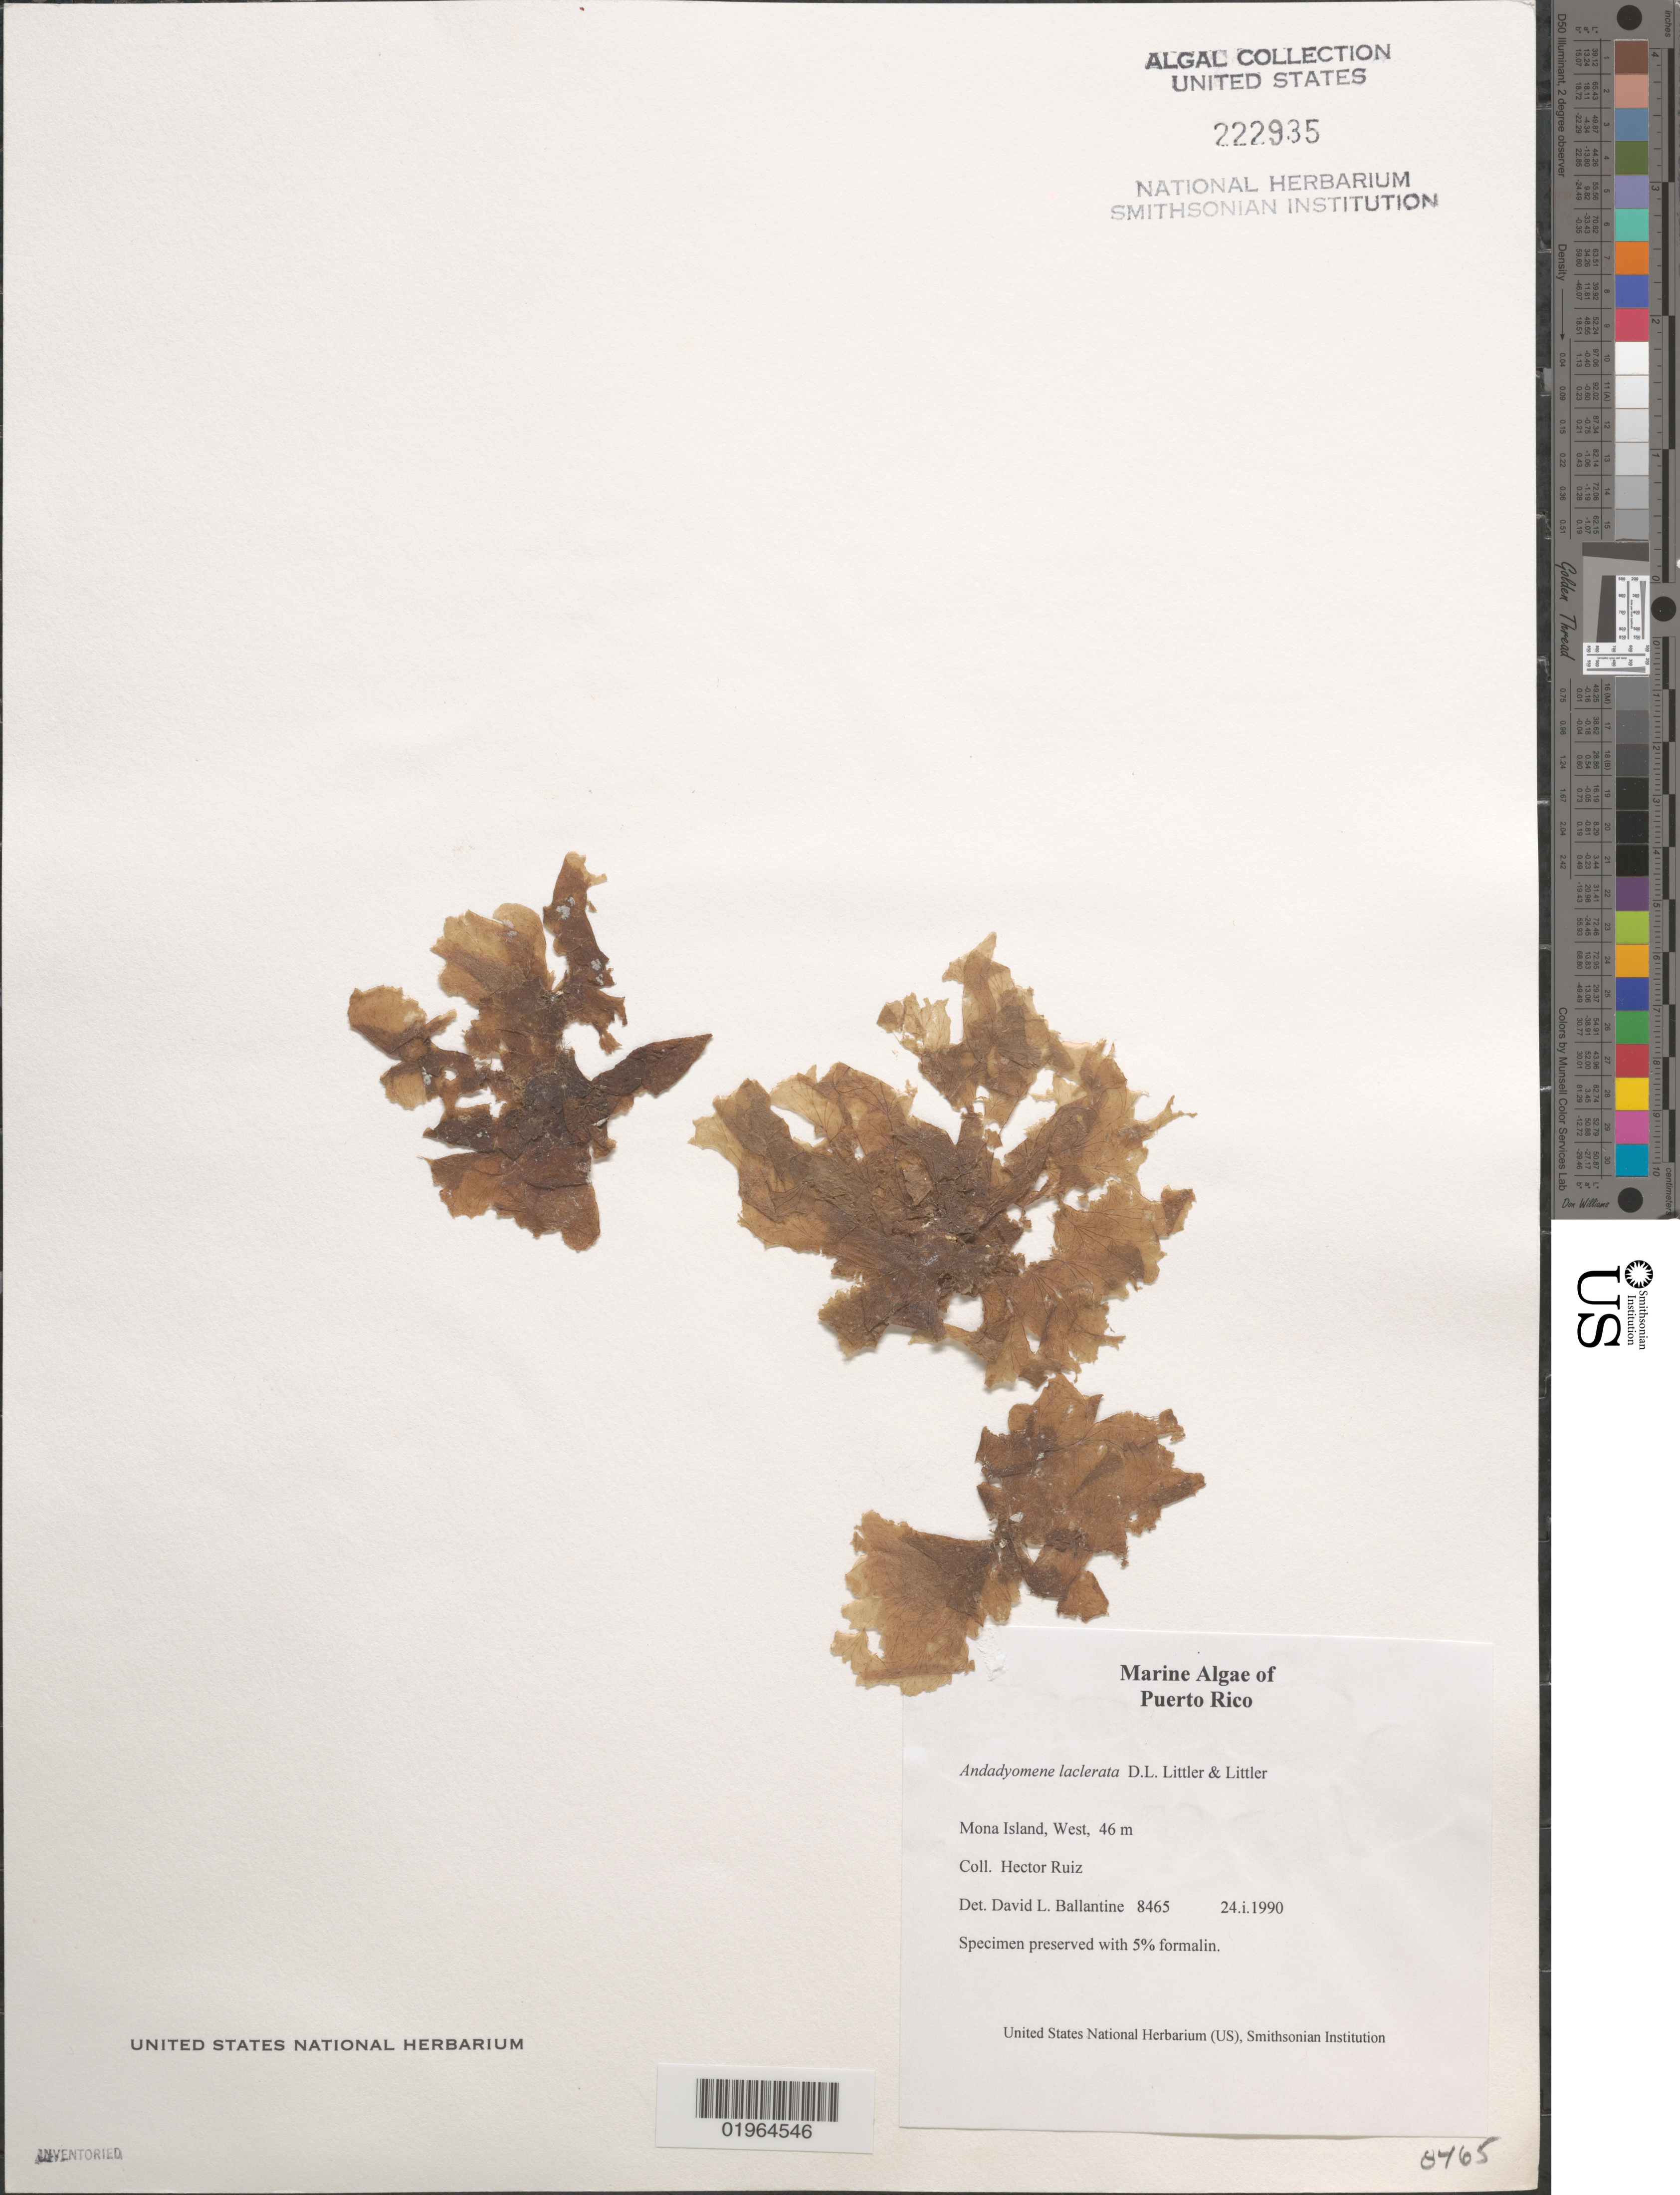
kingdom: Plantae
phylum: Chlorophyta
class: Ulvophyceae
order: Cladophorales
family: Anadyomenaceae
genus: Anadyomene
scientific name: Anadyomene lacerata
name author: D.S. Littler & Littler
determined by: Ballantine, D. L.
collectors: H. Ruiz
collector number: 8465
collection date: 1990-01-24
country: Puerto Rico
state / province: Mayagüez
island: Mona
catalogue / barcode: US 222935